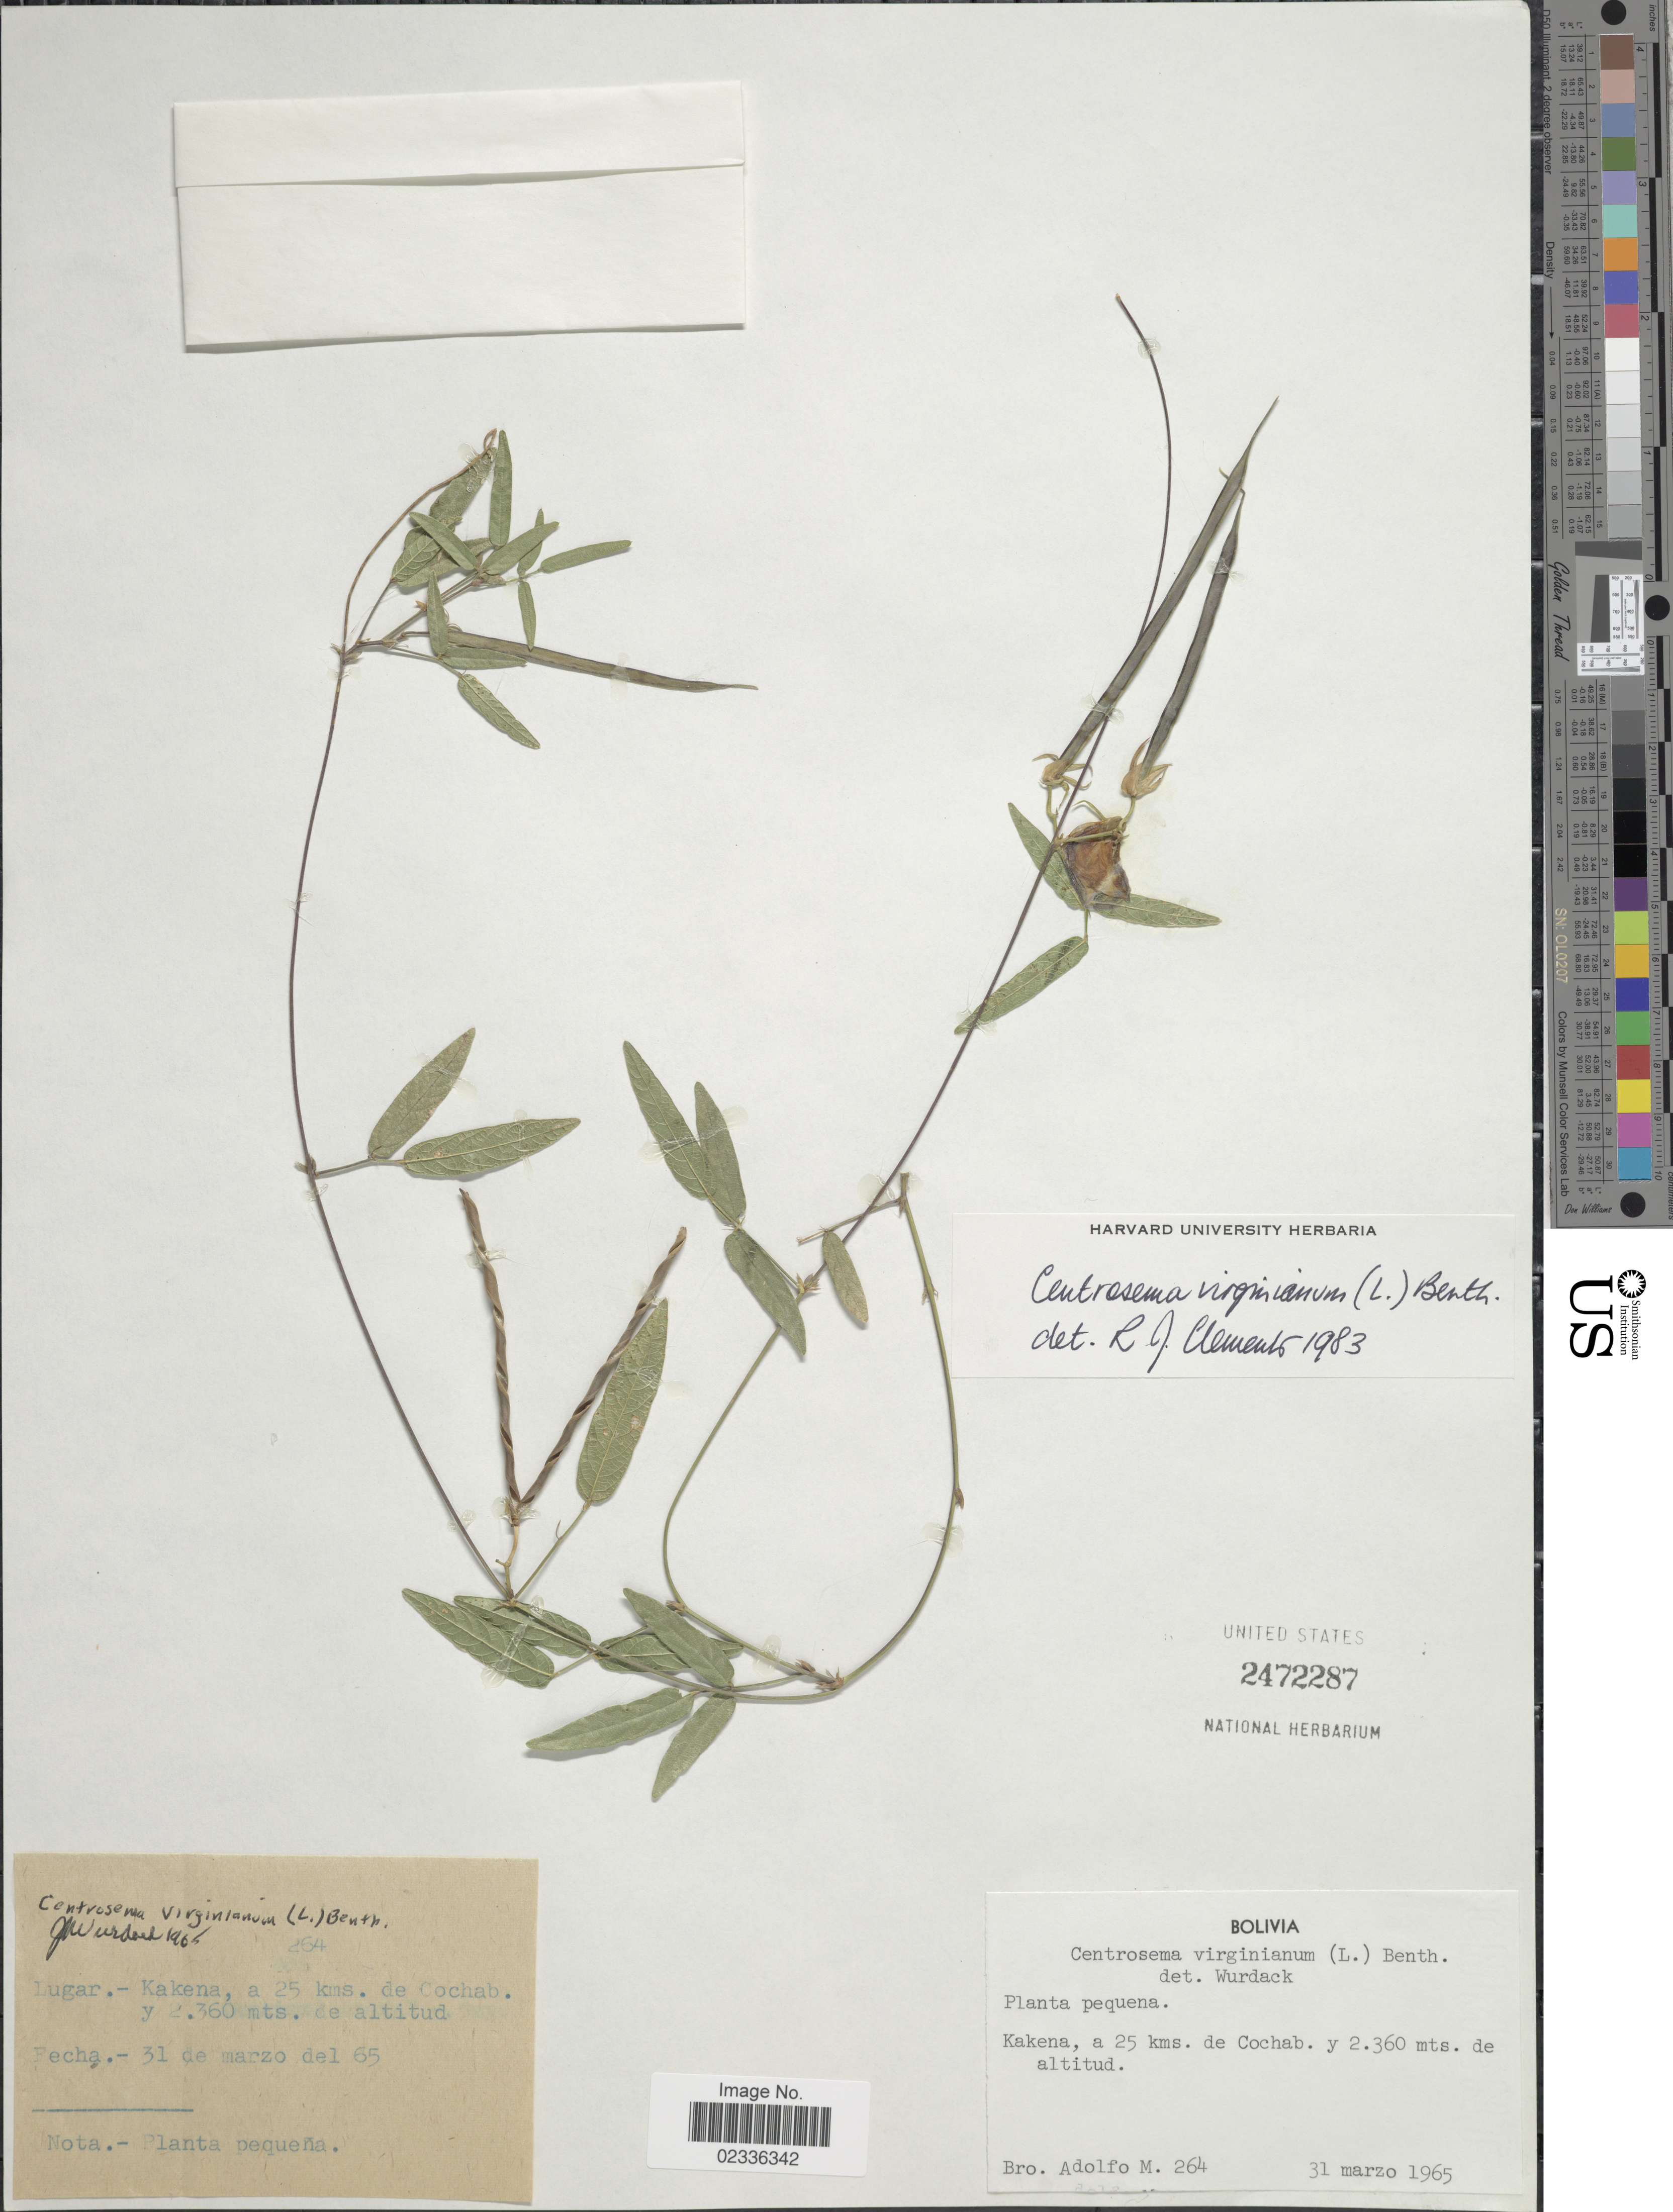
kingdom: Plantae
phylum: Tracheophyta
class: Magnoliopsida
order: Fabales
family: Fabaceae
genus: Centrosema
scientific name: Centrosema virginianum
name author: (L.) Benth.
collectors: Bro. Adolfo M.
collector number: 264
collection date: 1965-03-31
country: Bolivia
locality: Kakena, a 25 kms, de Cochab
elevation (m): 2360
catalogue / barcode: US 2472287